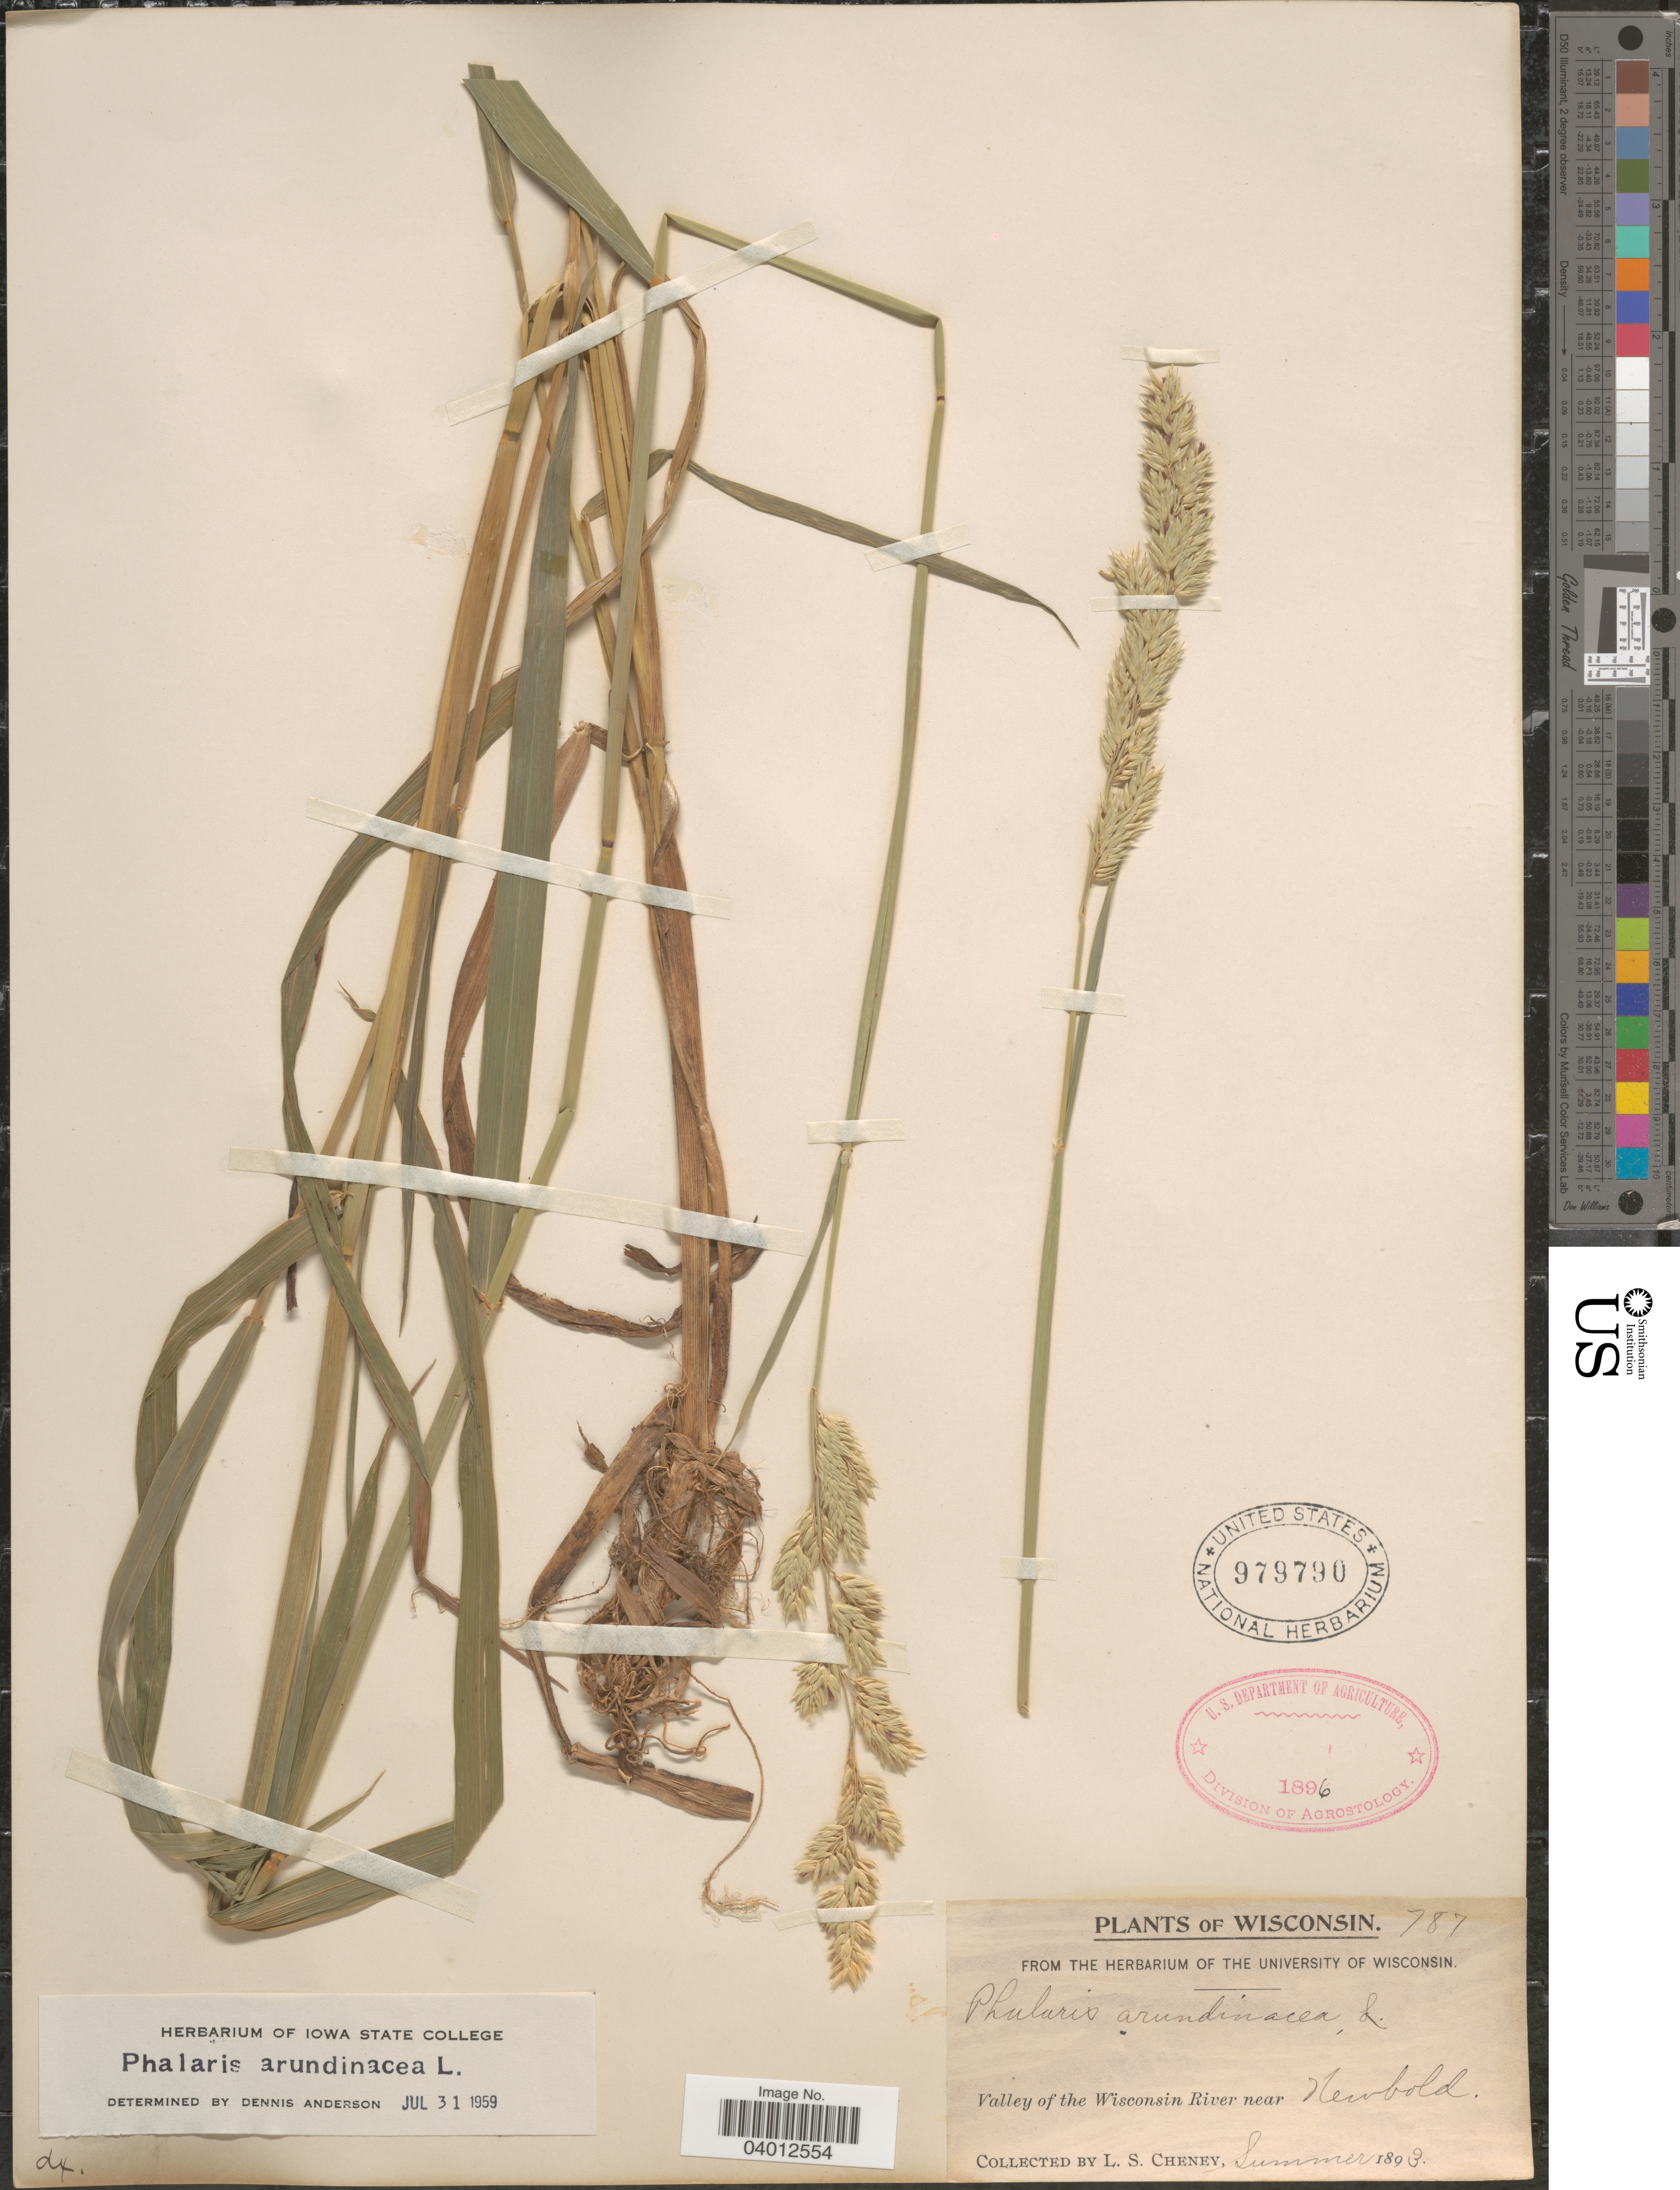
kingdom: Plantae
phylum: Tracheophyta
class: Liliopsida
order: Poales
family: Poaceae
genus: Phalaris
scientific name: Phalaris arundinacea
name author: L.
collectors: L. Cheney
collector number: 787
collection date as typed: Summer 1893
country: United States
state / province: Wisconsin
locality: Valley of the Wisconsin River near Newbold.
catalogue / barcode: US 979790